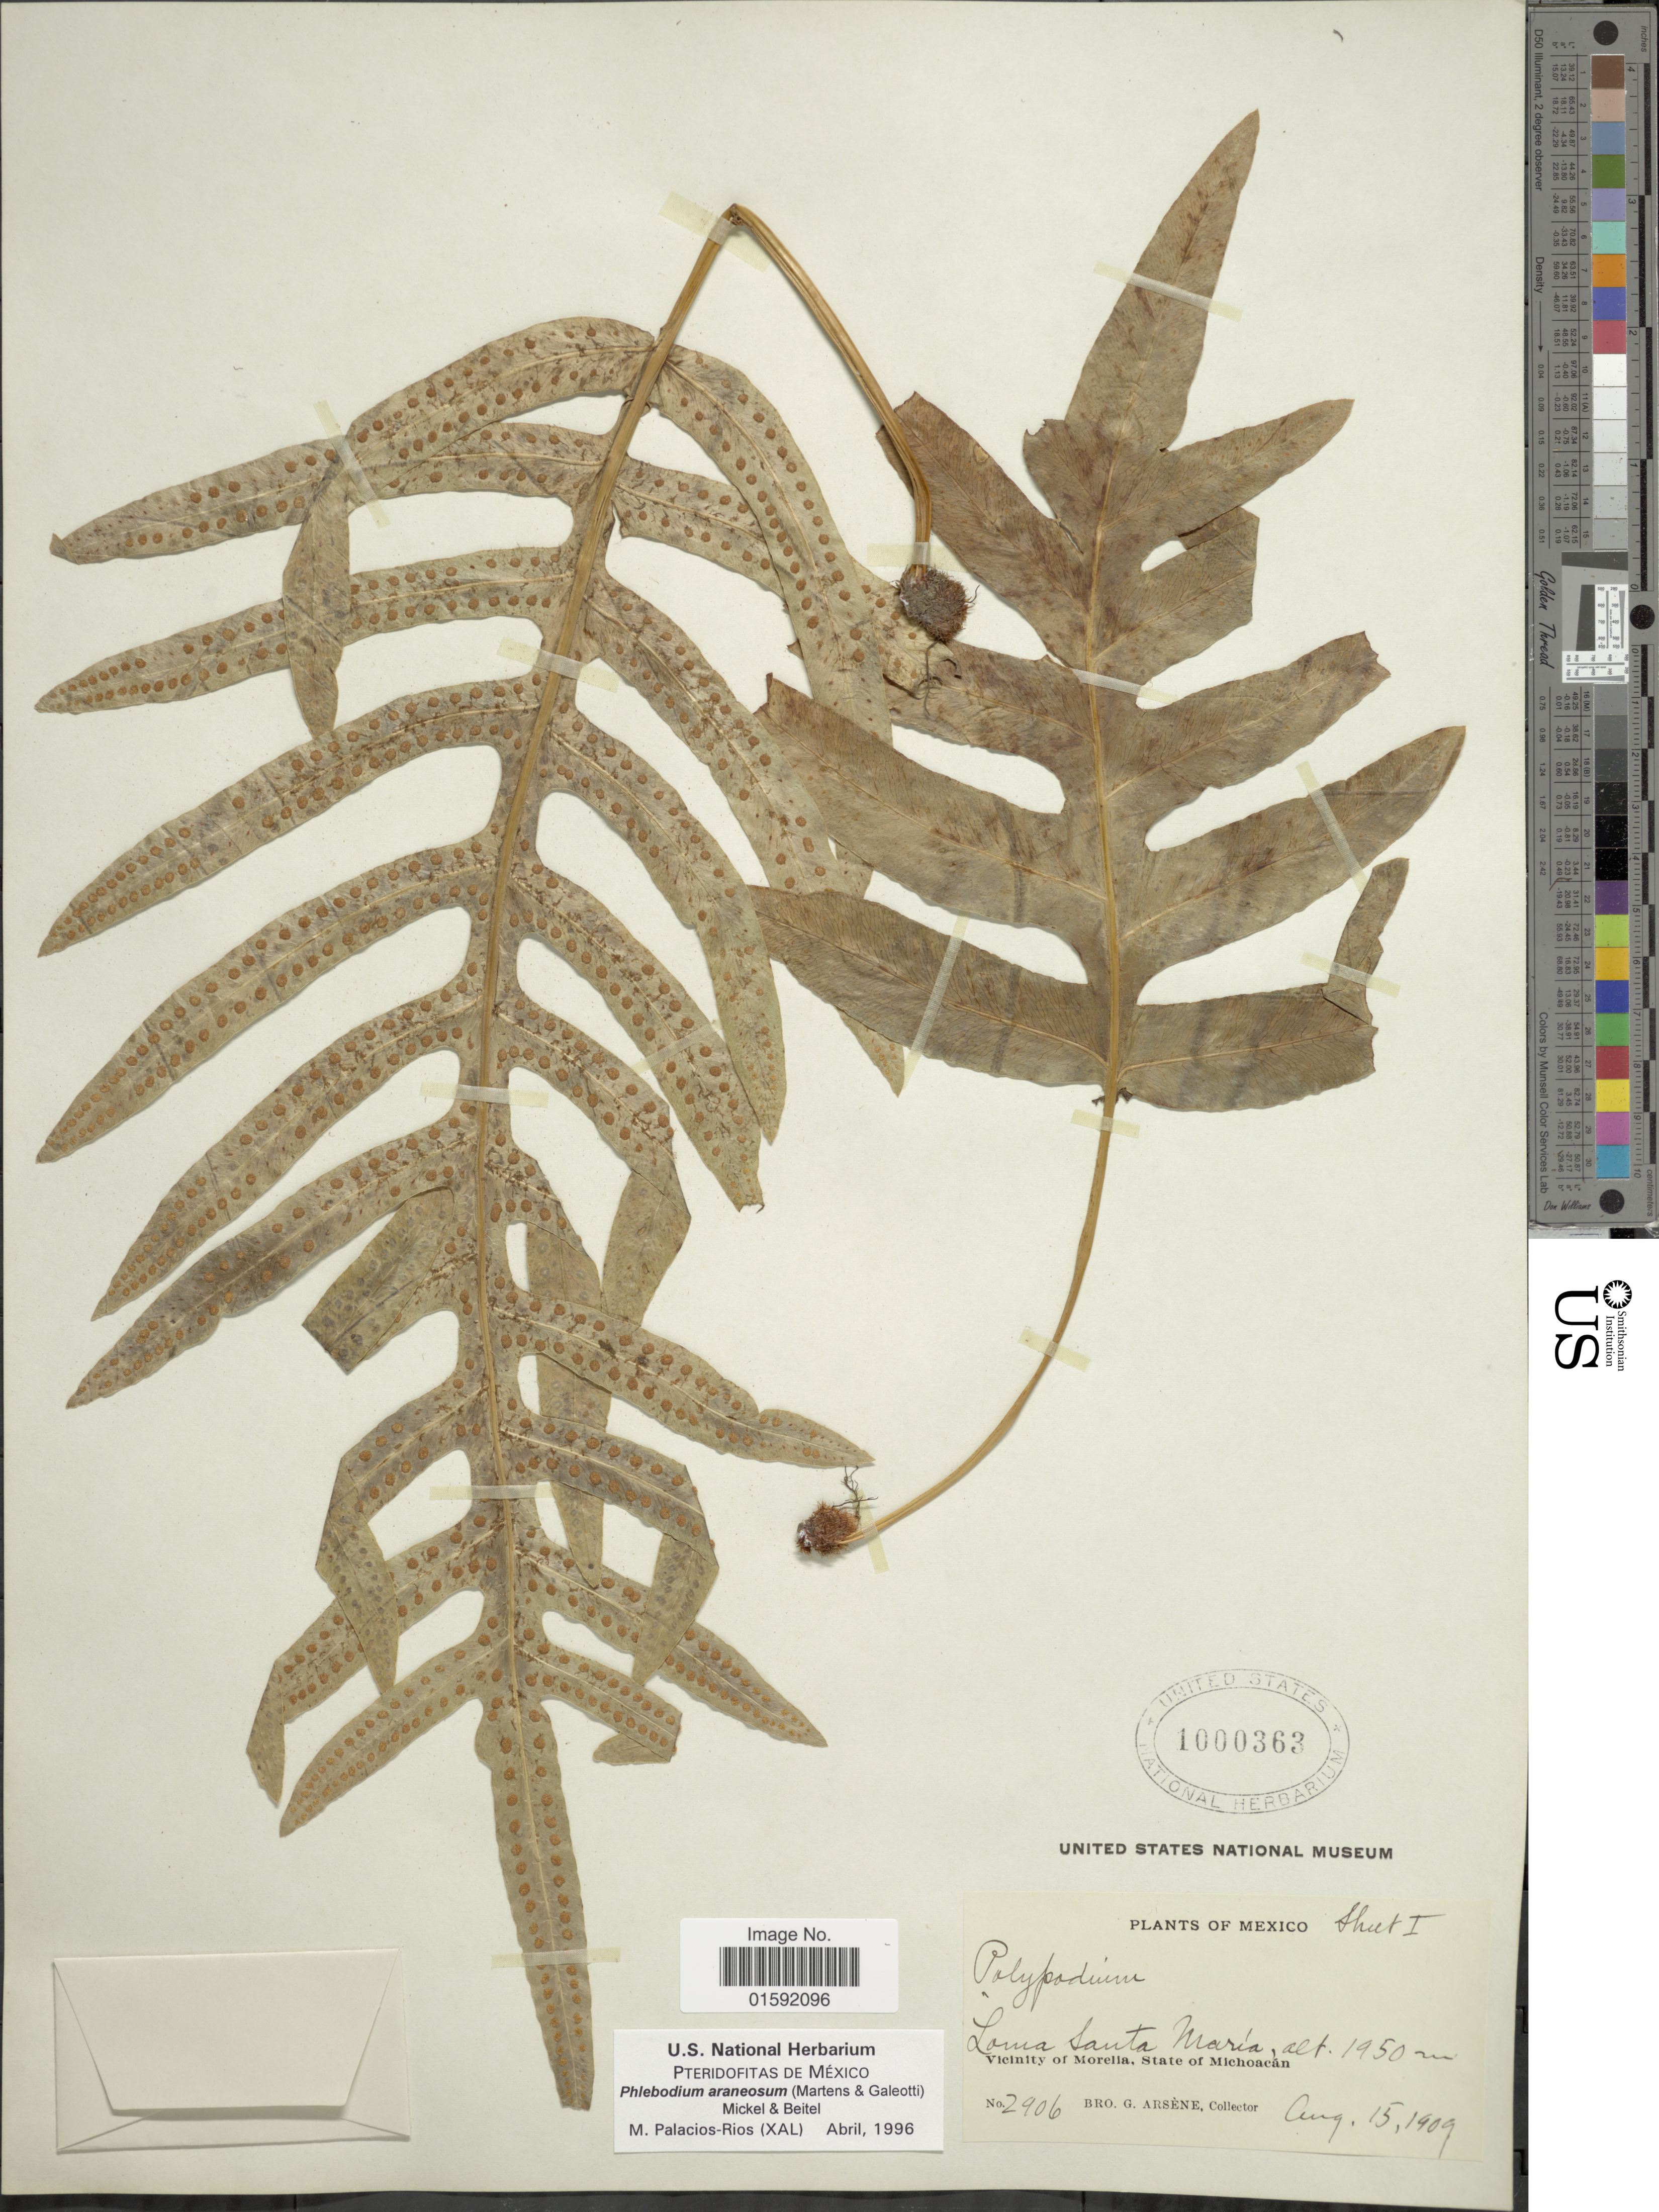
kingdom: Plantae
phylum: Tracheophyta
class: Polypodiopsida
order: Polypodiales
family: Polypodiaceae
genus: Phlebodium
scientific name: Phlebodium araneosum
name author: (M. Martens) Mickel & Beitel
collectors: Bro. G. Arsène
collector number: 2906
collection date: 1909-08-15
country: Mexico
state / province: Michoacán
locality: Loma Santa Maria, Vicinity of Morella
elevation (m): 1950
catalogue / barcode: US 1000363